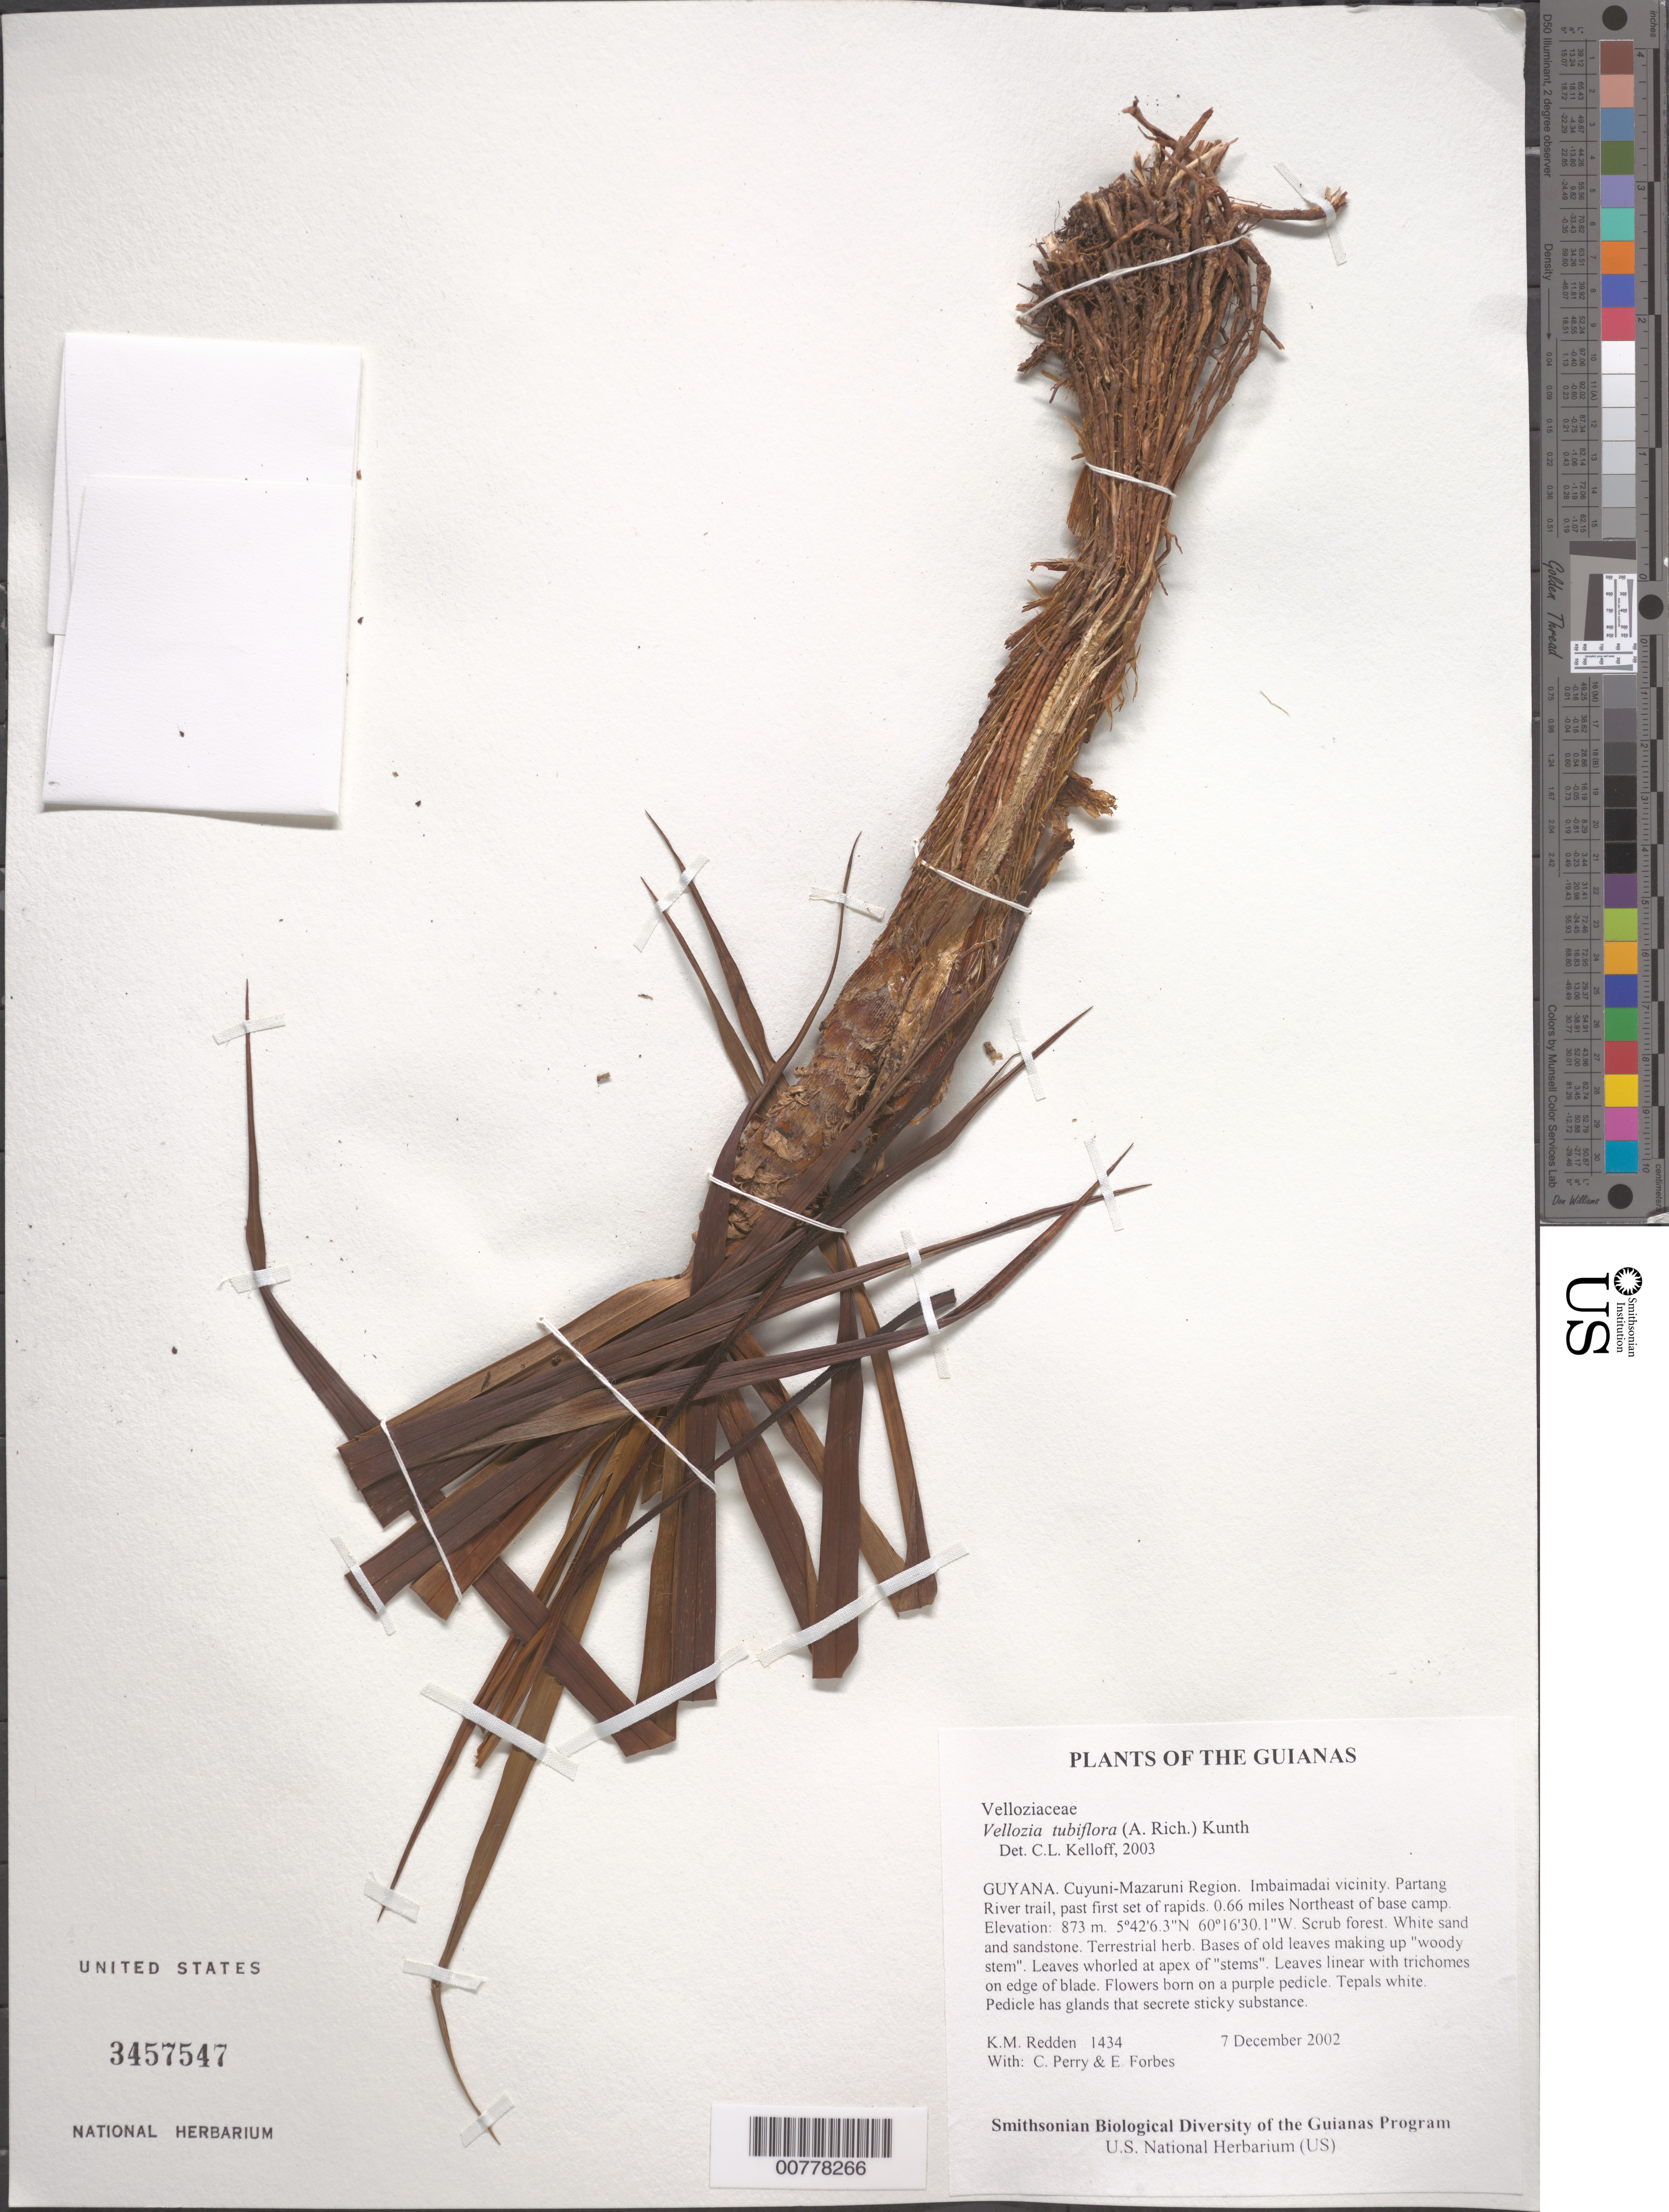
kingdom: Plantae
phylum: Tracheophyta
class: Liliopsida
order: Pandanales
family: Velloziaceae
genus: Vellozia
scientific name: Vellozia tubiflora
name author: (A. Rich.) Kunth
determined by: Kelloff, Carol L., (US), Smithsonian Institution - National Museum of Natural History (UNITED STATES)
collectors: K. M. Redden, C. Perry & E. Forbes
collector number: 1434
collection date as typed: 7 December 2002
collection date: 2002-12-07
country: Guyana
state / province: Cuyuni-Mazaruni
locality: Imbaimadai vicinity. Partang River trail, past first set of rapids. 0.66 miles Northeast of base camp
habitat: Scrub forest. White sand and sandstone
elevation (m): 873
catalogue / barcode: US 3457547